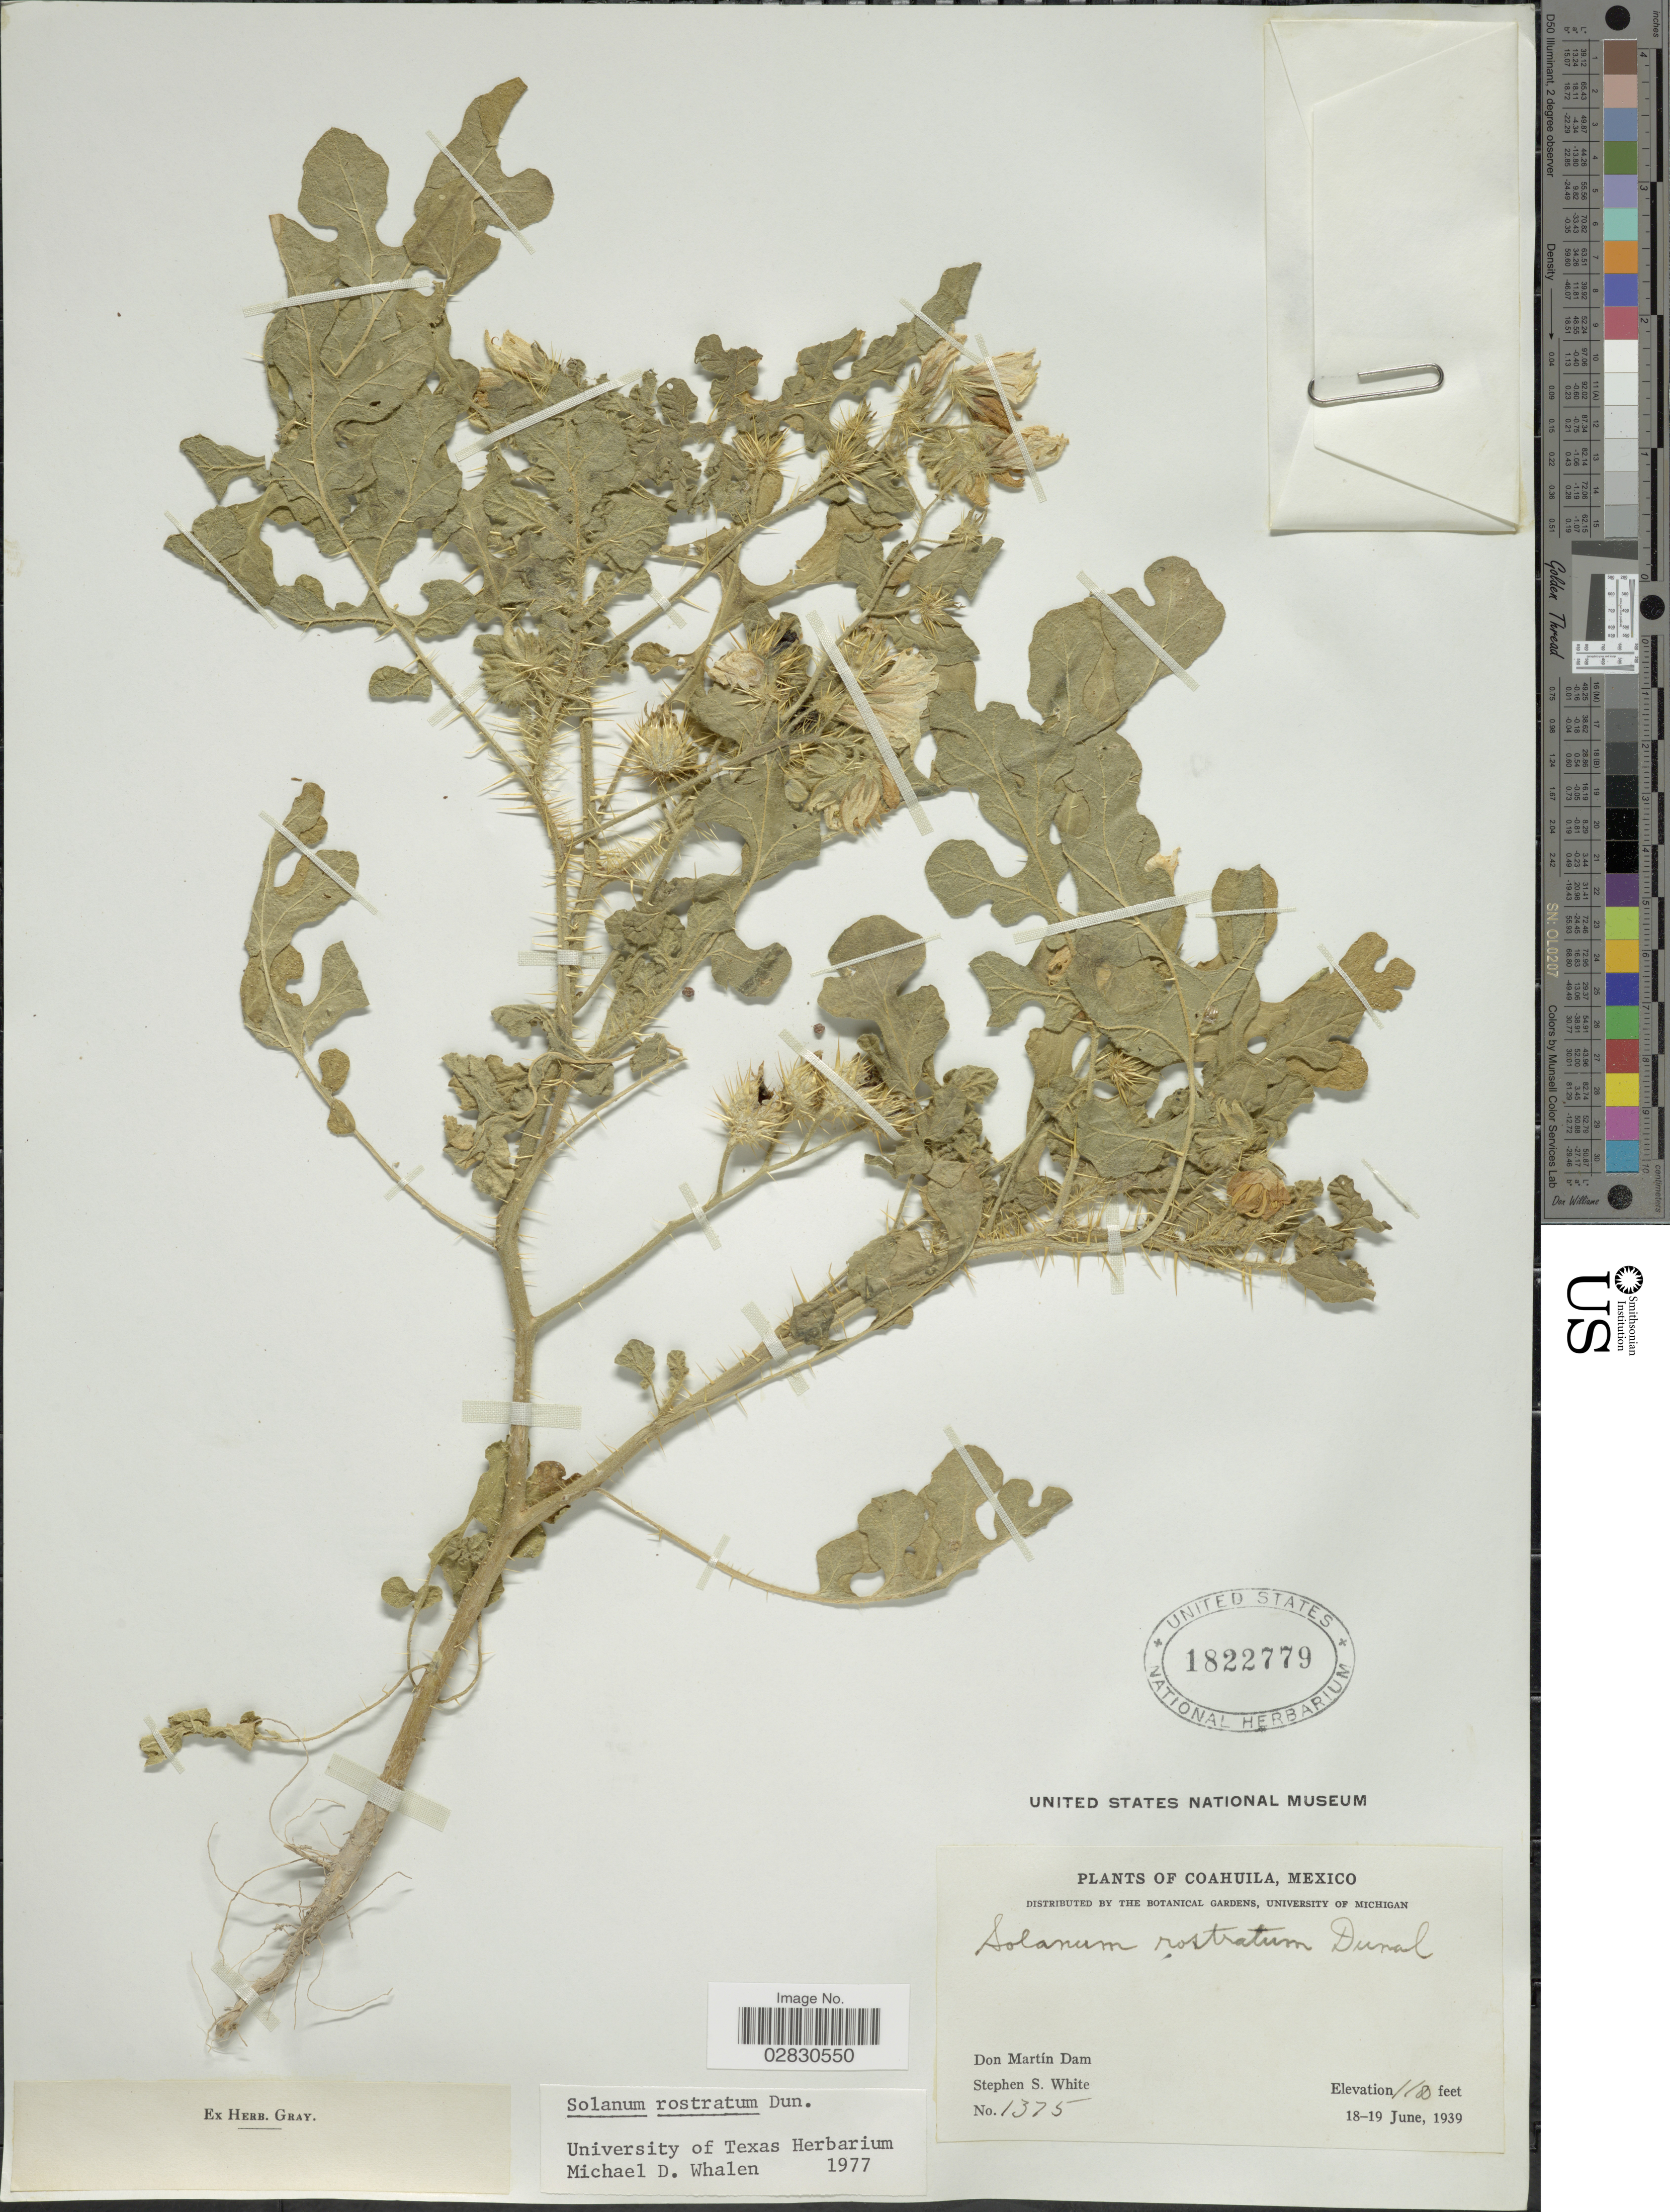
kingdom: Plantae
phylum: Tracheophyta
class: Magnoliopsida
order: Solanales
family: Solanaceae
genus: Solanum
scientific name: Solanum rostratum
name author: Dunal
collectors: Dam, D. M. & S. S. White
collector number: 1375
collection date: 1939-06-18/1939-06-19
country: Mexico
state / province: Coahuila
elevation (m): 335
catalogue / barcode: US 1822779